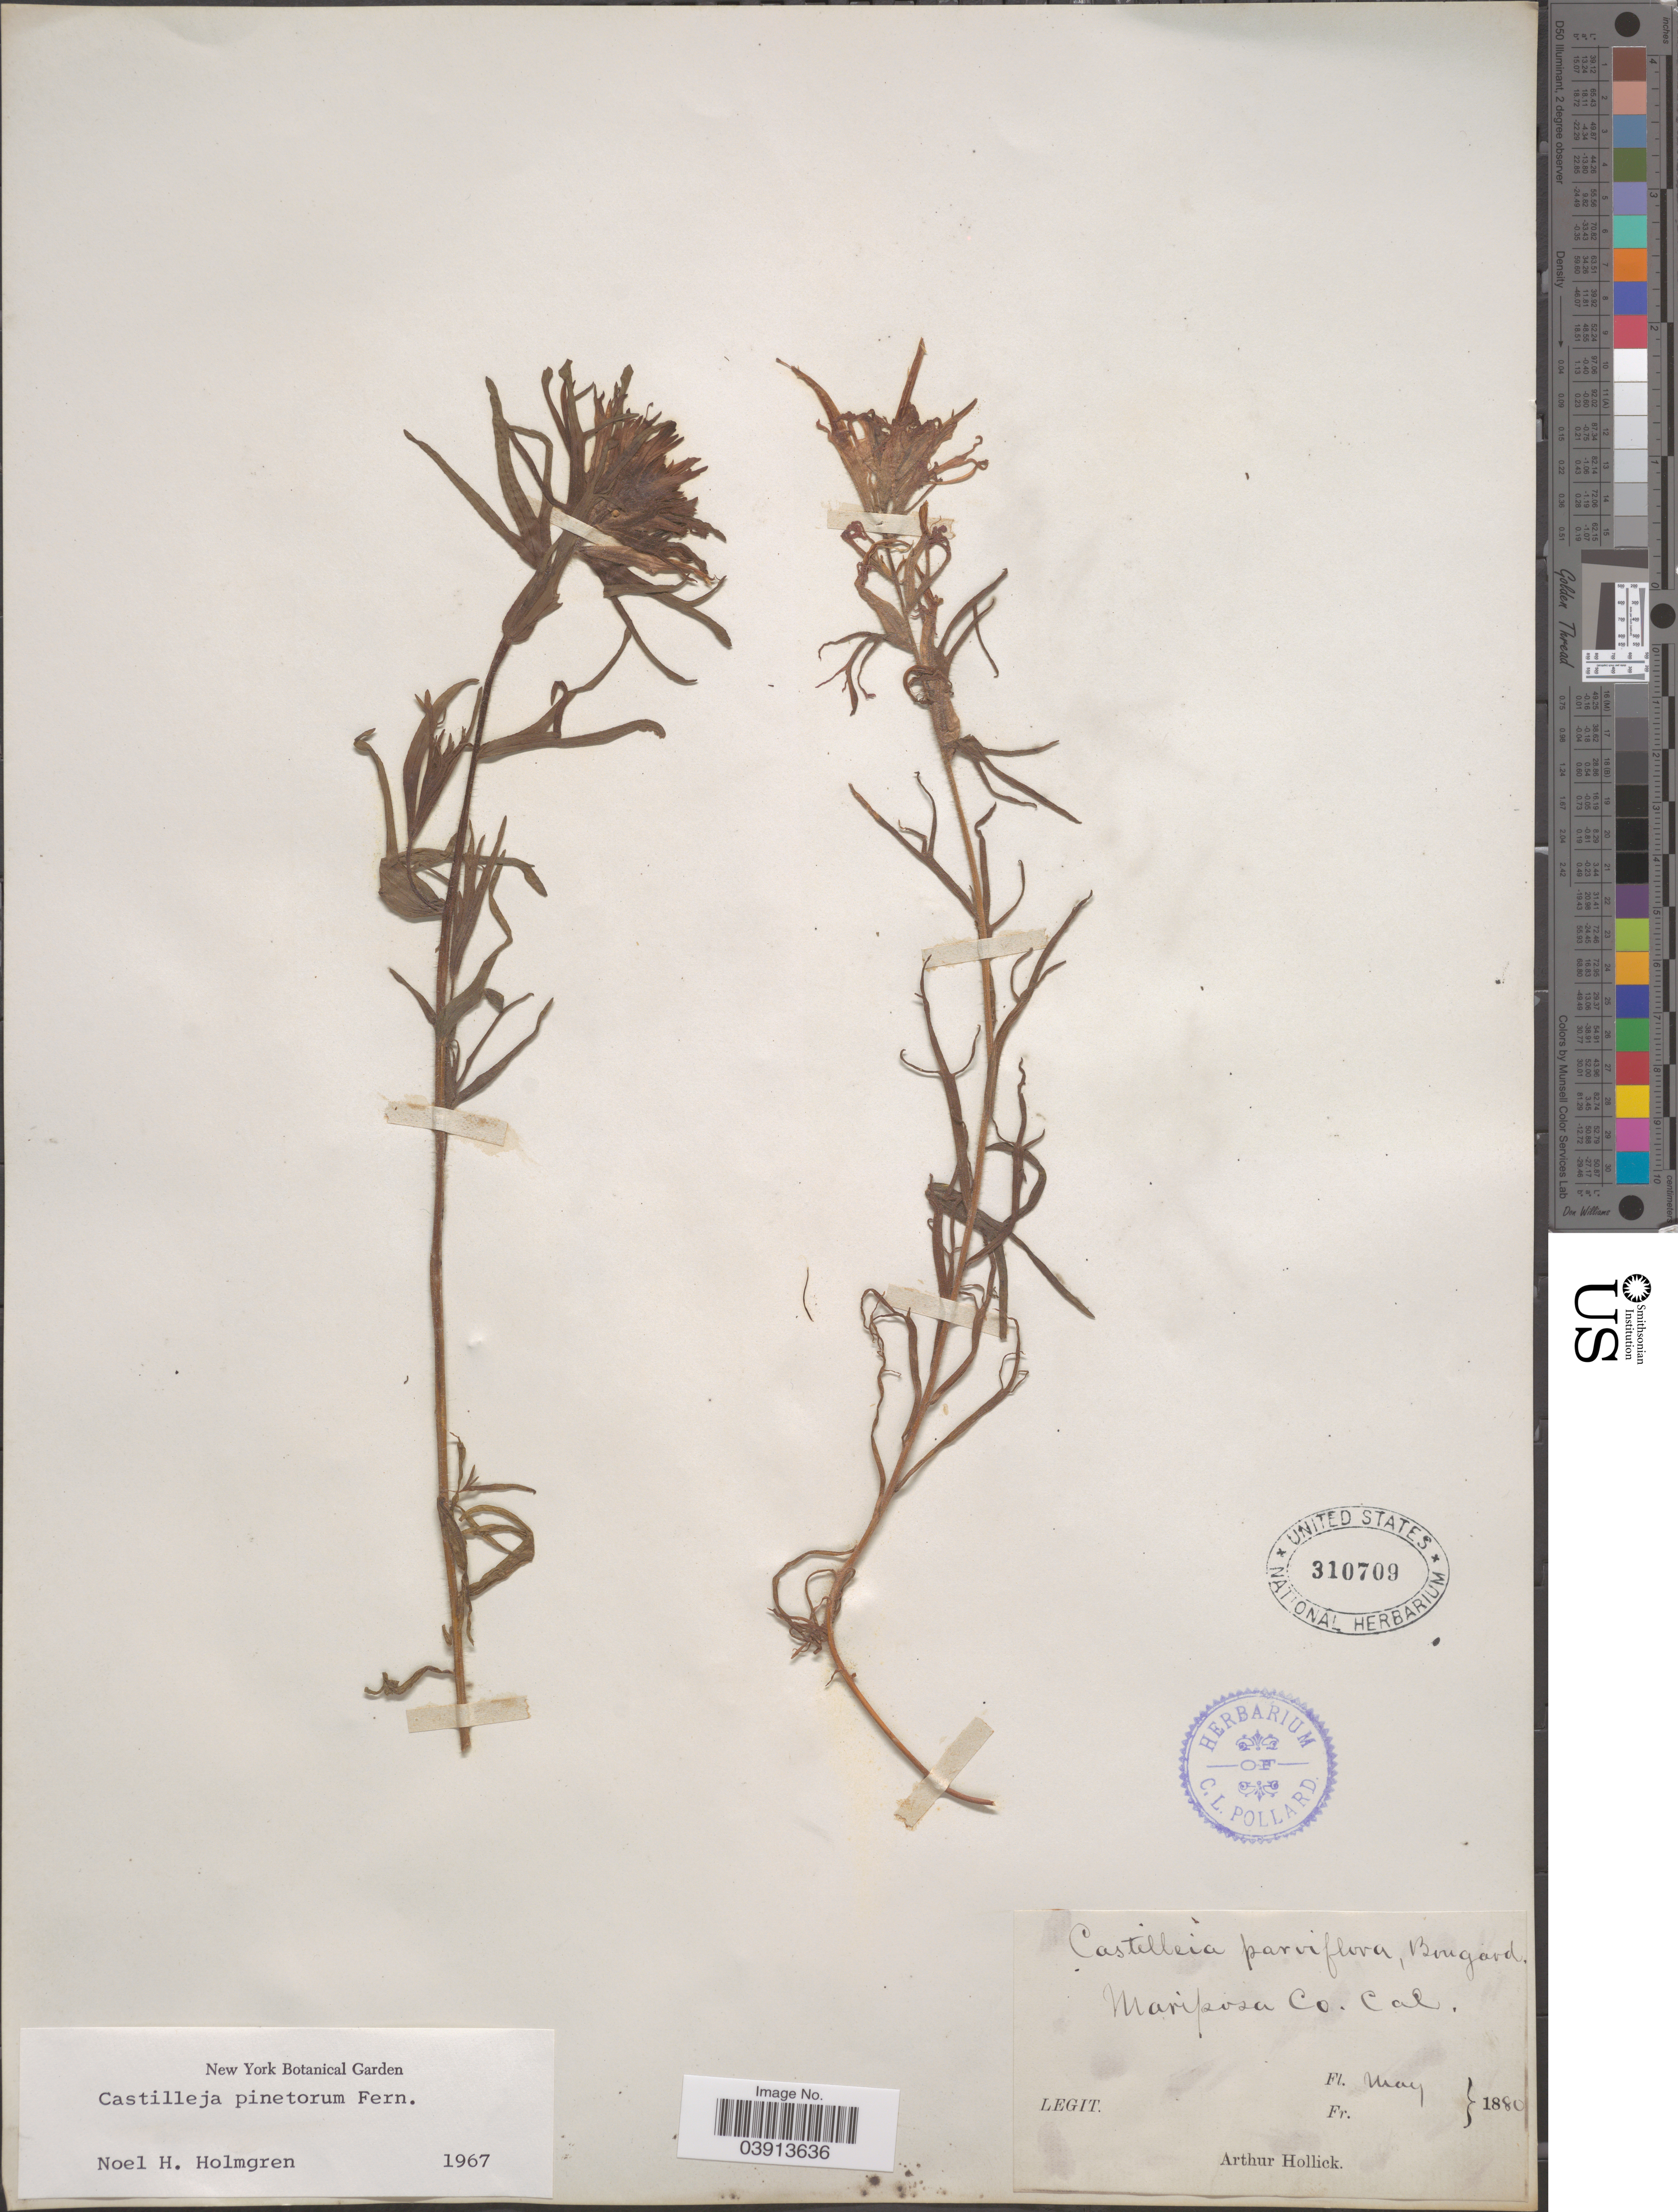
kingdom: Plantae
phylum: Tracheophyta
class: Magnoliopsida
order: Lamiales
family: Orobanchaceae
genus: Castilleja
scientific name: Castilleja pinetorum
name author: Fernald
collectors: A. Hollick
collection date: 1880-05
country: United States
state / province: California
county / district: Mariposa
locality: Mariposa Co.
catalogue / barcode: US 310709